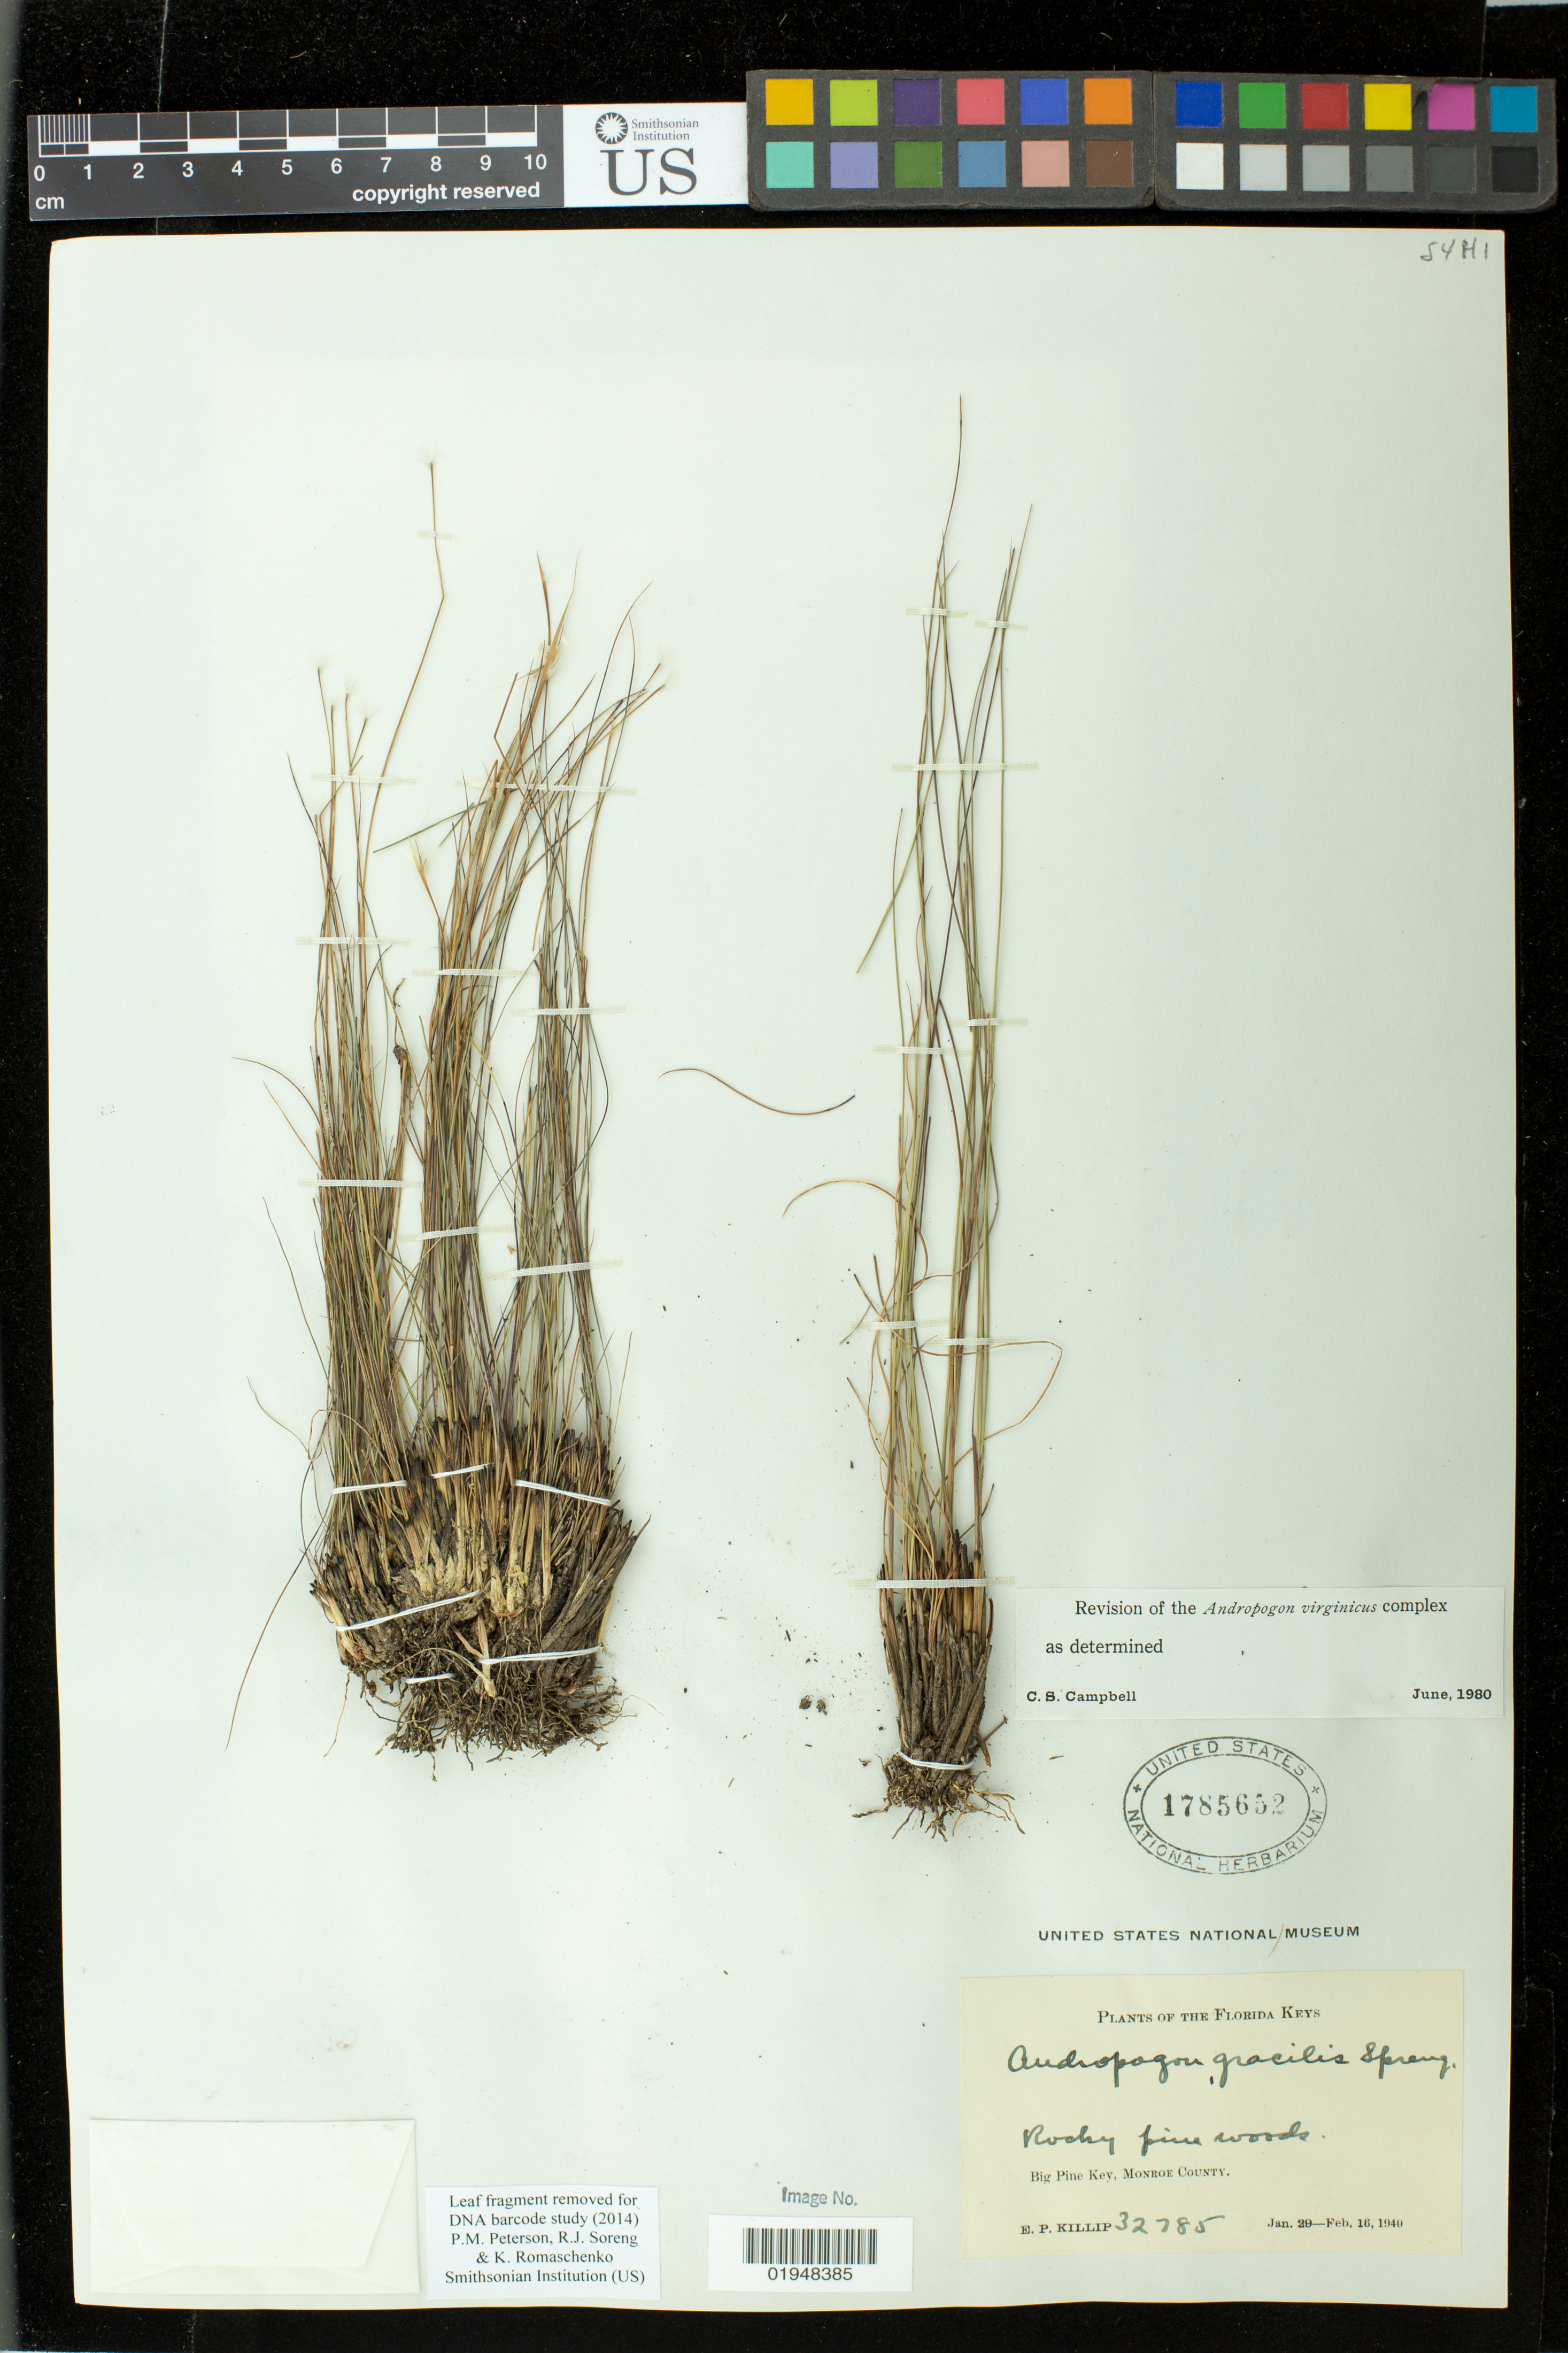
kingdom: Plantae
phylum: Tracheophyta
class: Liliopsida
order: Poales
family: Poaceae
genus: Andropogon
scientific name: Andropogon gracilis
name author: Spreng.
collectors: E. P. Killip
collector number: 32785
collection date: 1940-01-29/1940-02-16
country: United States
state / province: Florida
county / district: Monroe County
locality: Big Pine Key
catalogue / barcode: US 1785652